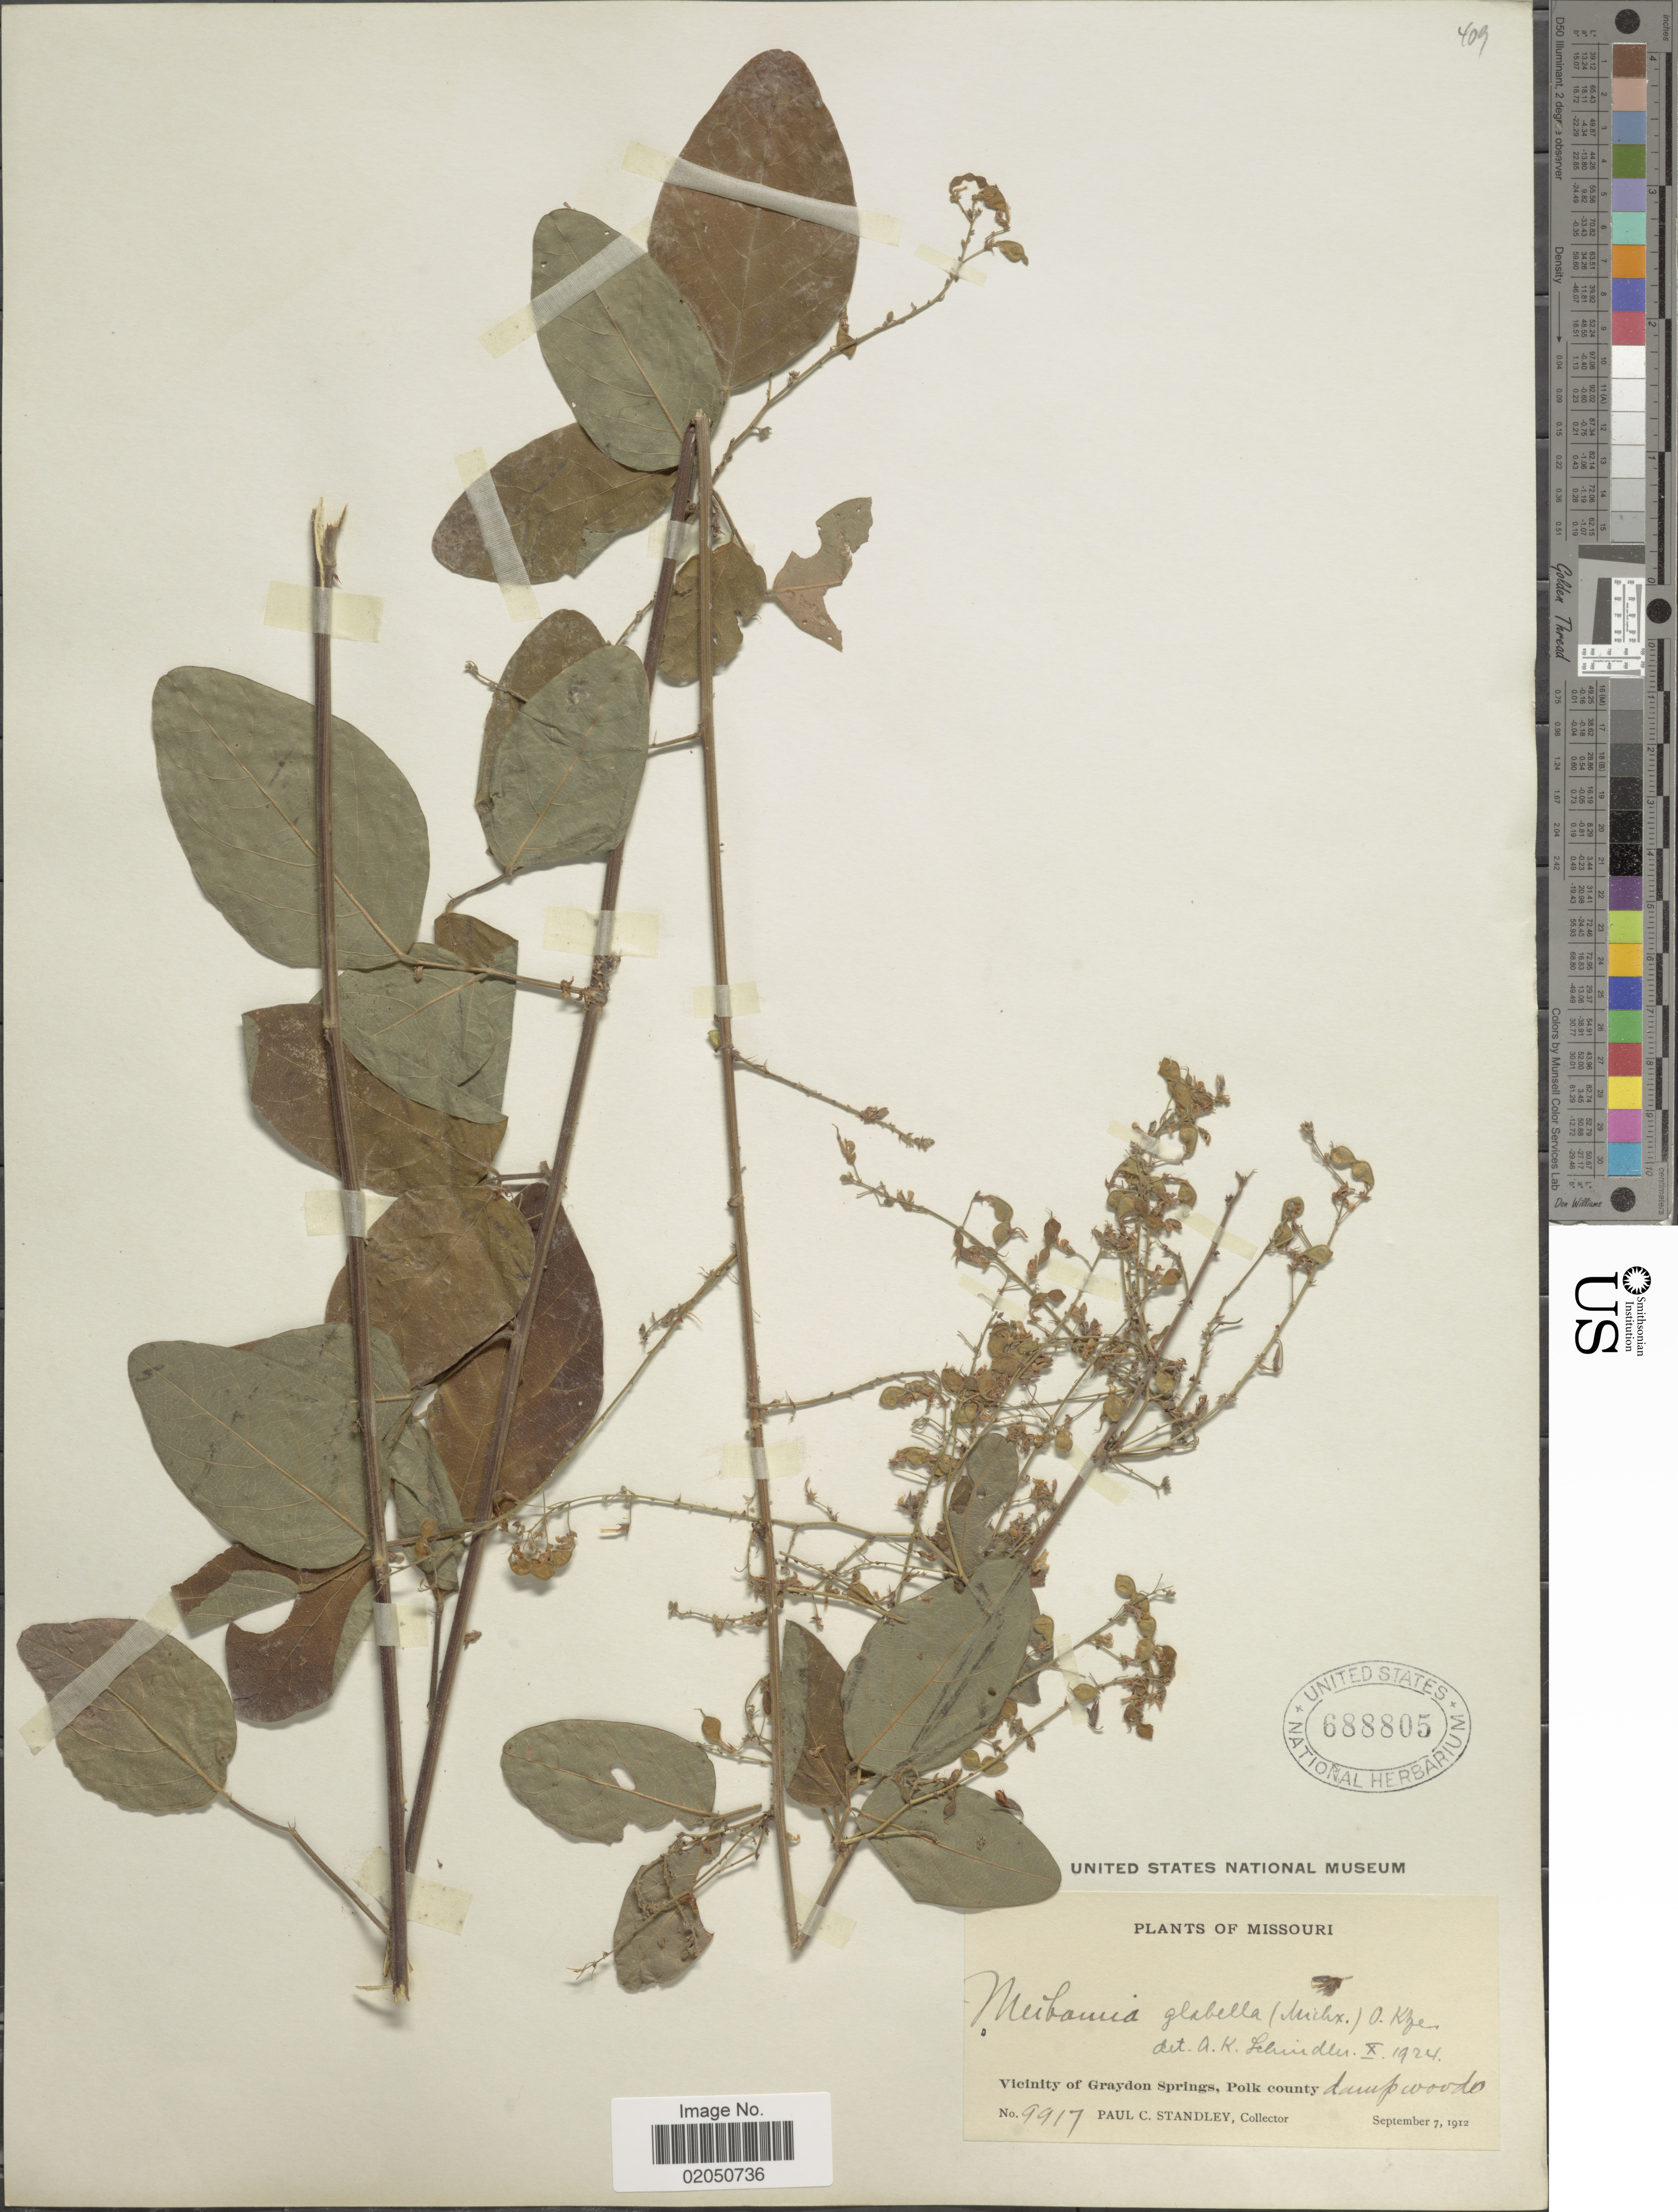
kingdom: Plantae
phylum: Tracheophyta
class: Magnoliopsida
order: Fabales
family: Fabaceae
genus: Desmodium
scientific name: Desmodium glabellum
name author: (Michx.) DC.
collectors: P. C. Standley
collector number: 9917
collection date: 1912-09-07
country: United States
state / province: Missouri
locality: Vicinity of Graydon Springs, Polk County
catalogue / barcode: US 688805